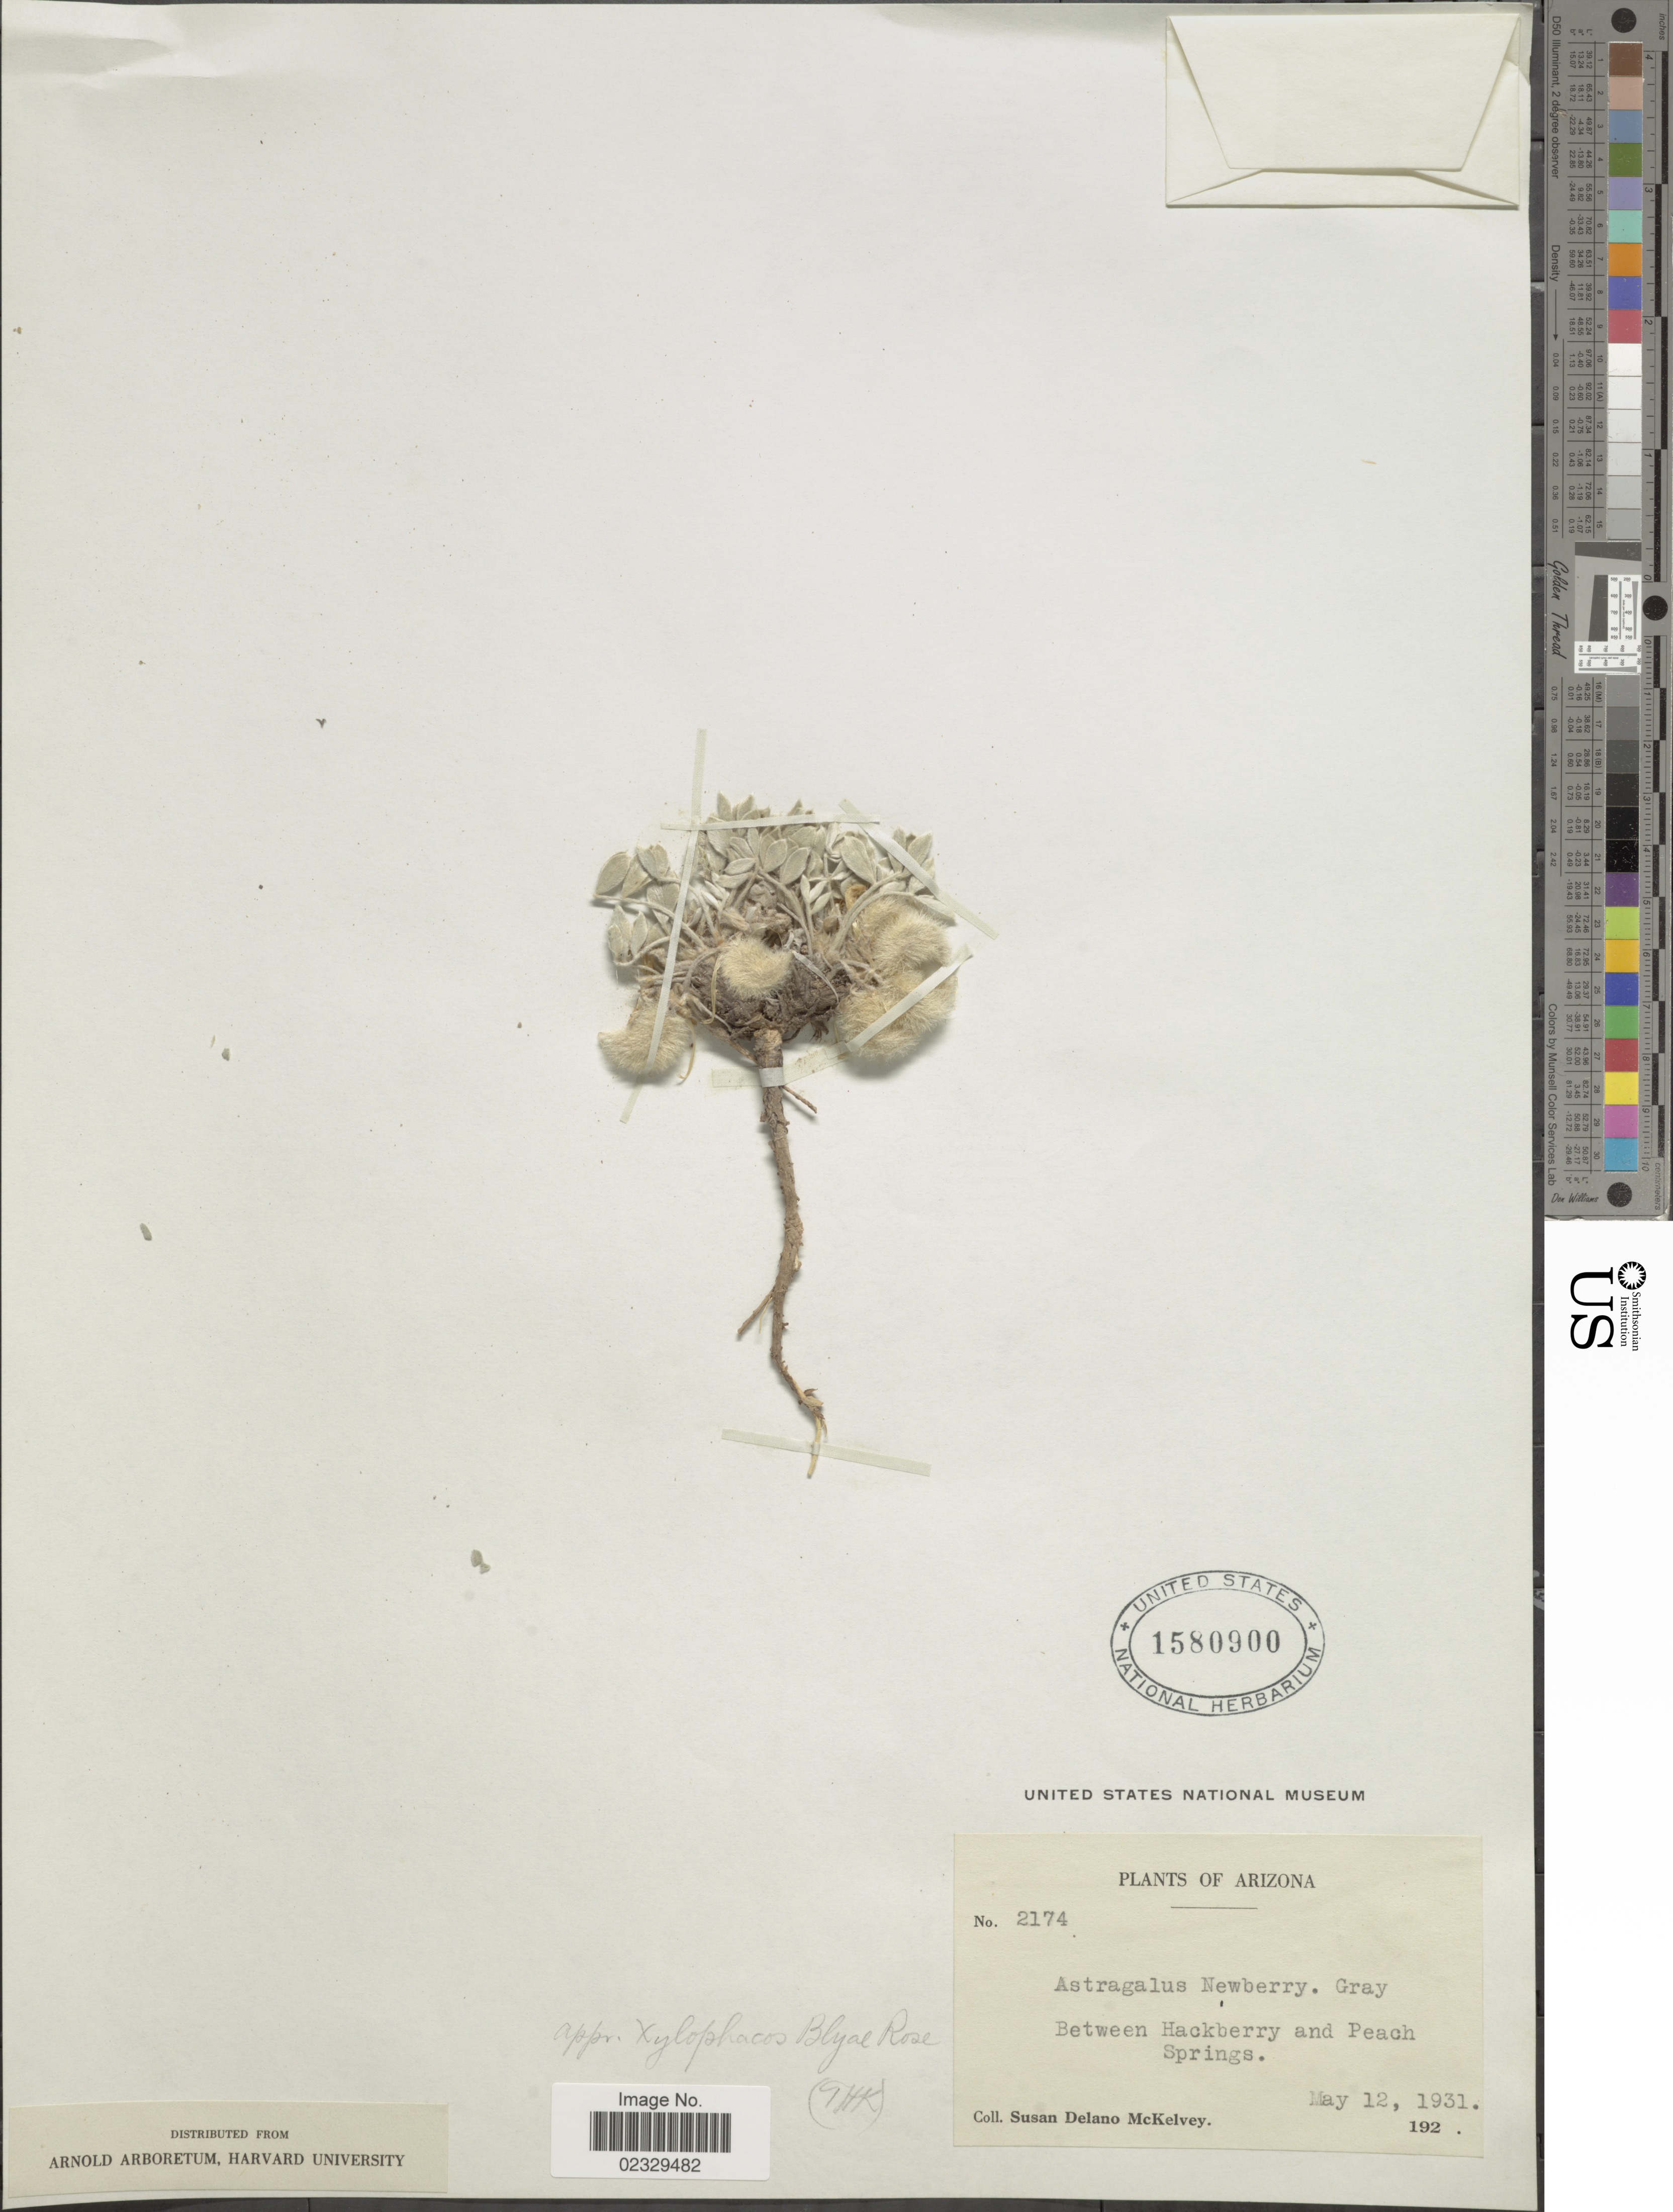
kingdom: Plantae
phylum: Tracheophyta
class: Magnoliopsida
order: Fabales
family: Fabaceae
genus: Astragalus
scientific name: Astragalus blyae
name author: (Rose & Rydb.) Tidestr.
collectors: S. A. McKelvey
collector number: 2174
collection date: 1931-05-12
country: United States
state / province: Arizona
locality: Between Hackberry and Peach Springs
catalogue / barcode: US 1580900